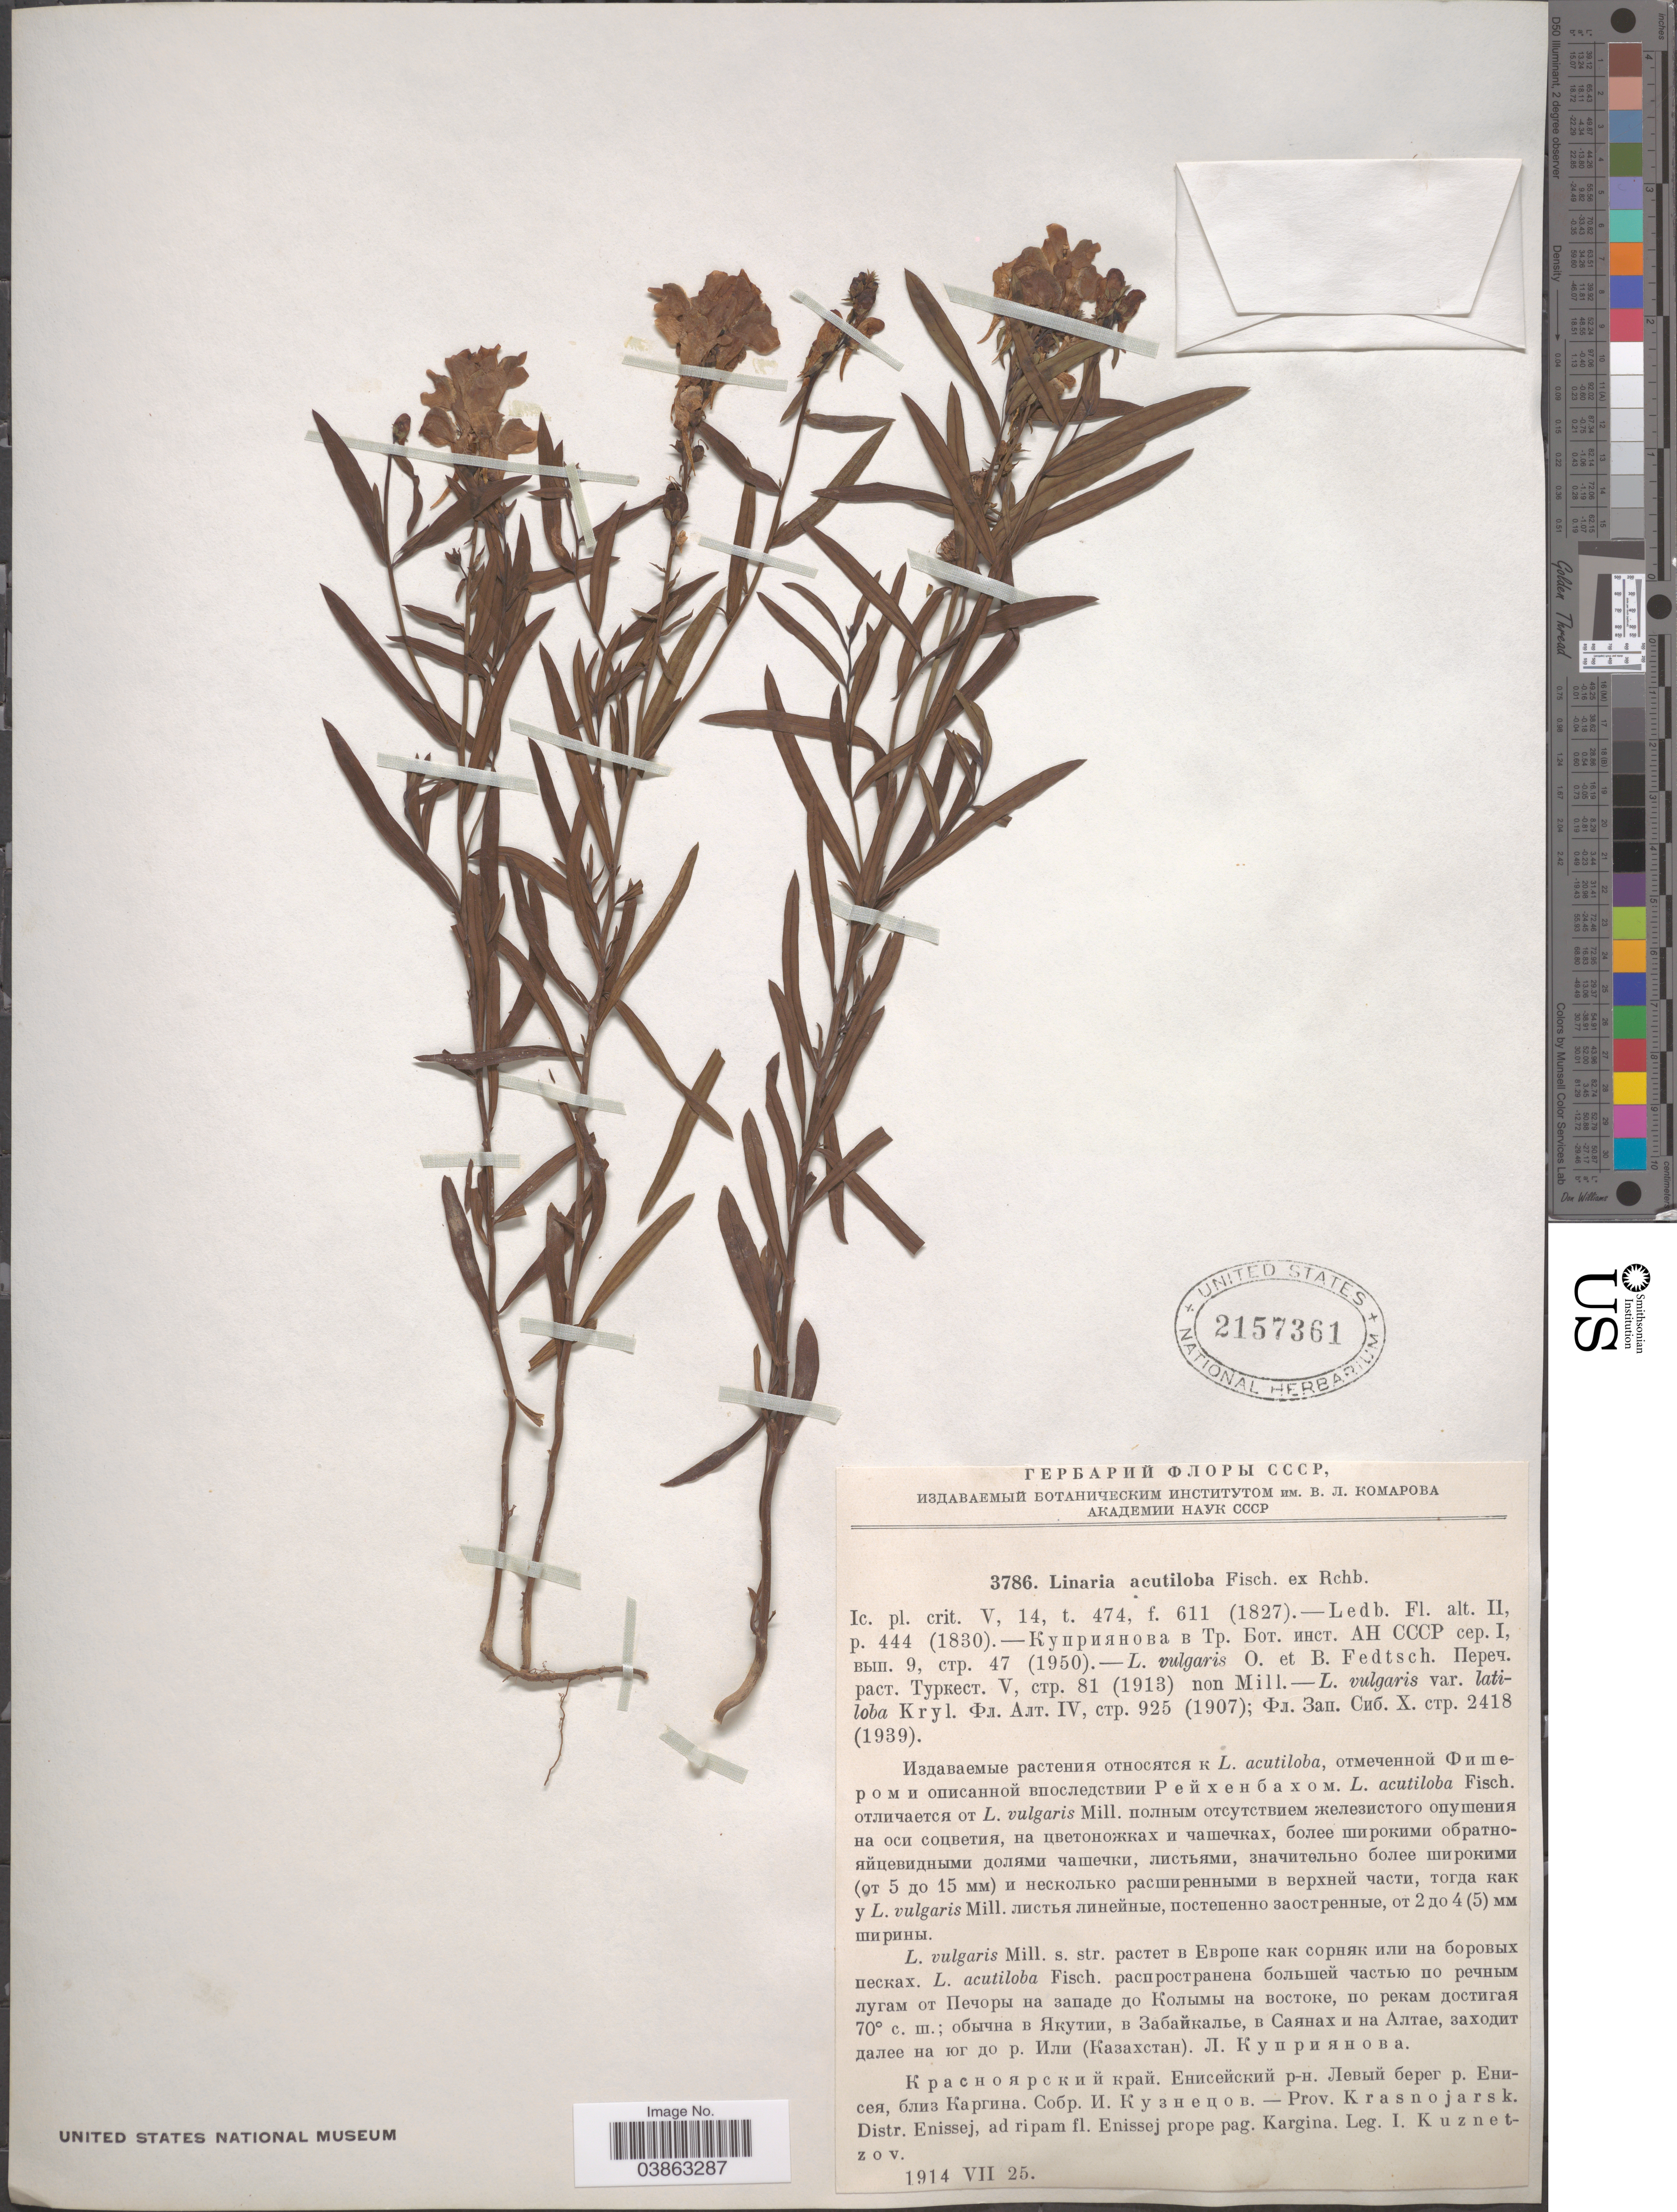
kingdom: Plantae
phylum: Tracheophyta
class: Magnoliopsida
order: Lamiales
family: Plantaginaceae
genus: Linaria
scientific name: Linaria acutiloba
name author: Fisch. ex Rchb.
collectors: I. Kuznetzov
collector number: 3786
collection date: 1914-07-25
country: Russian Federation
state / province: Krasnoyarsk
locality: Prov. Krasnojarsk. Distr. Enissej, ad ripam fl. Enissej prope pag. Kargina.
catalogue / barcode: US 2157361